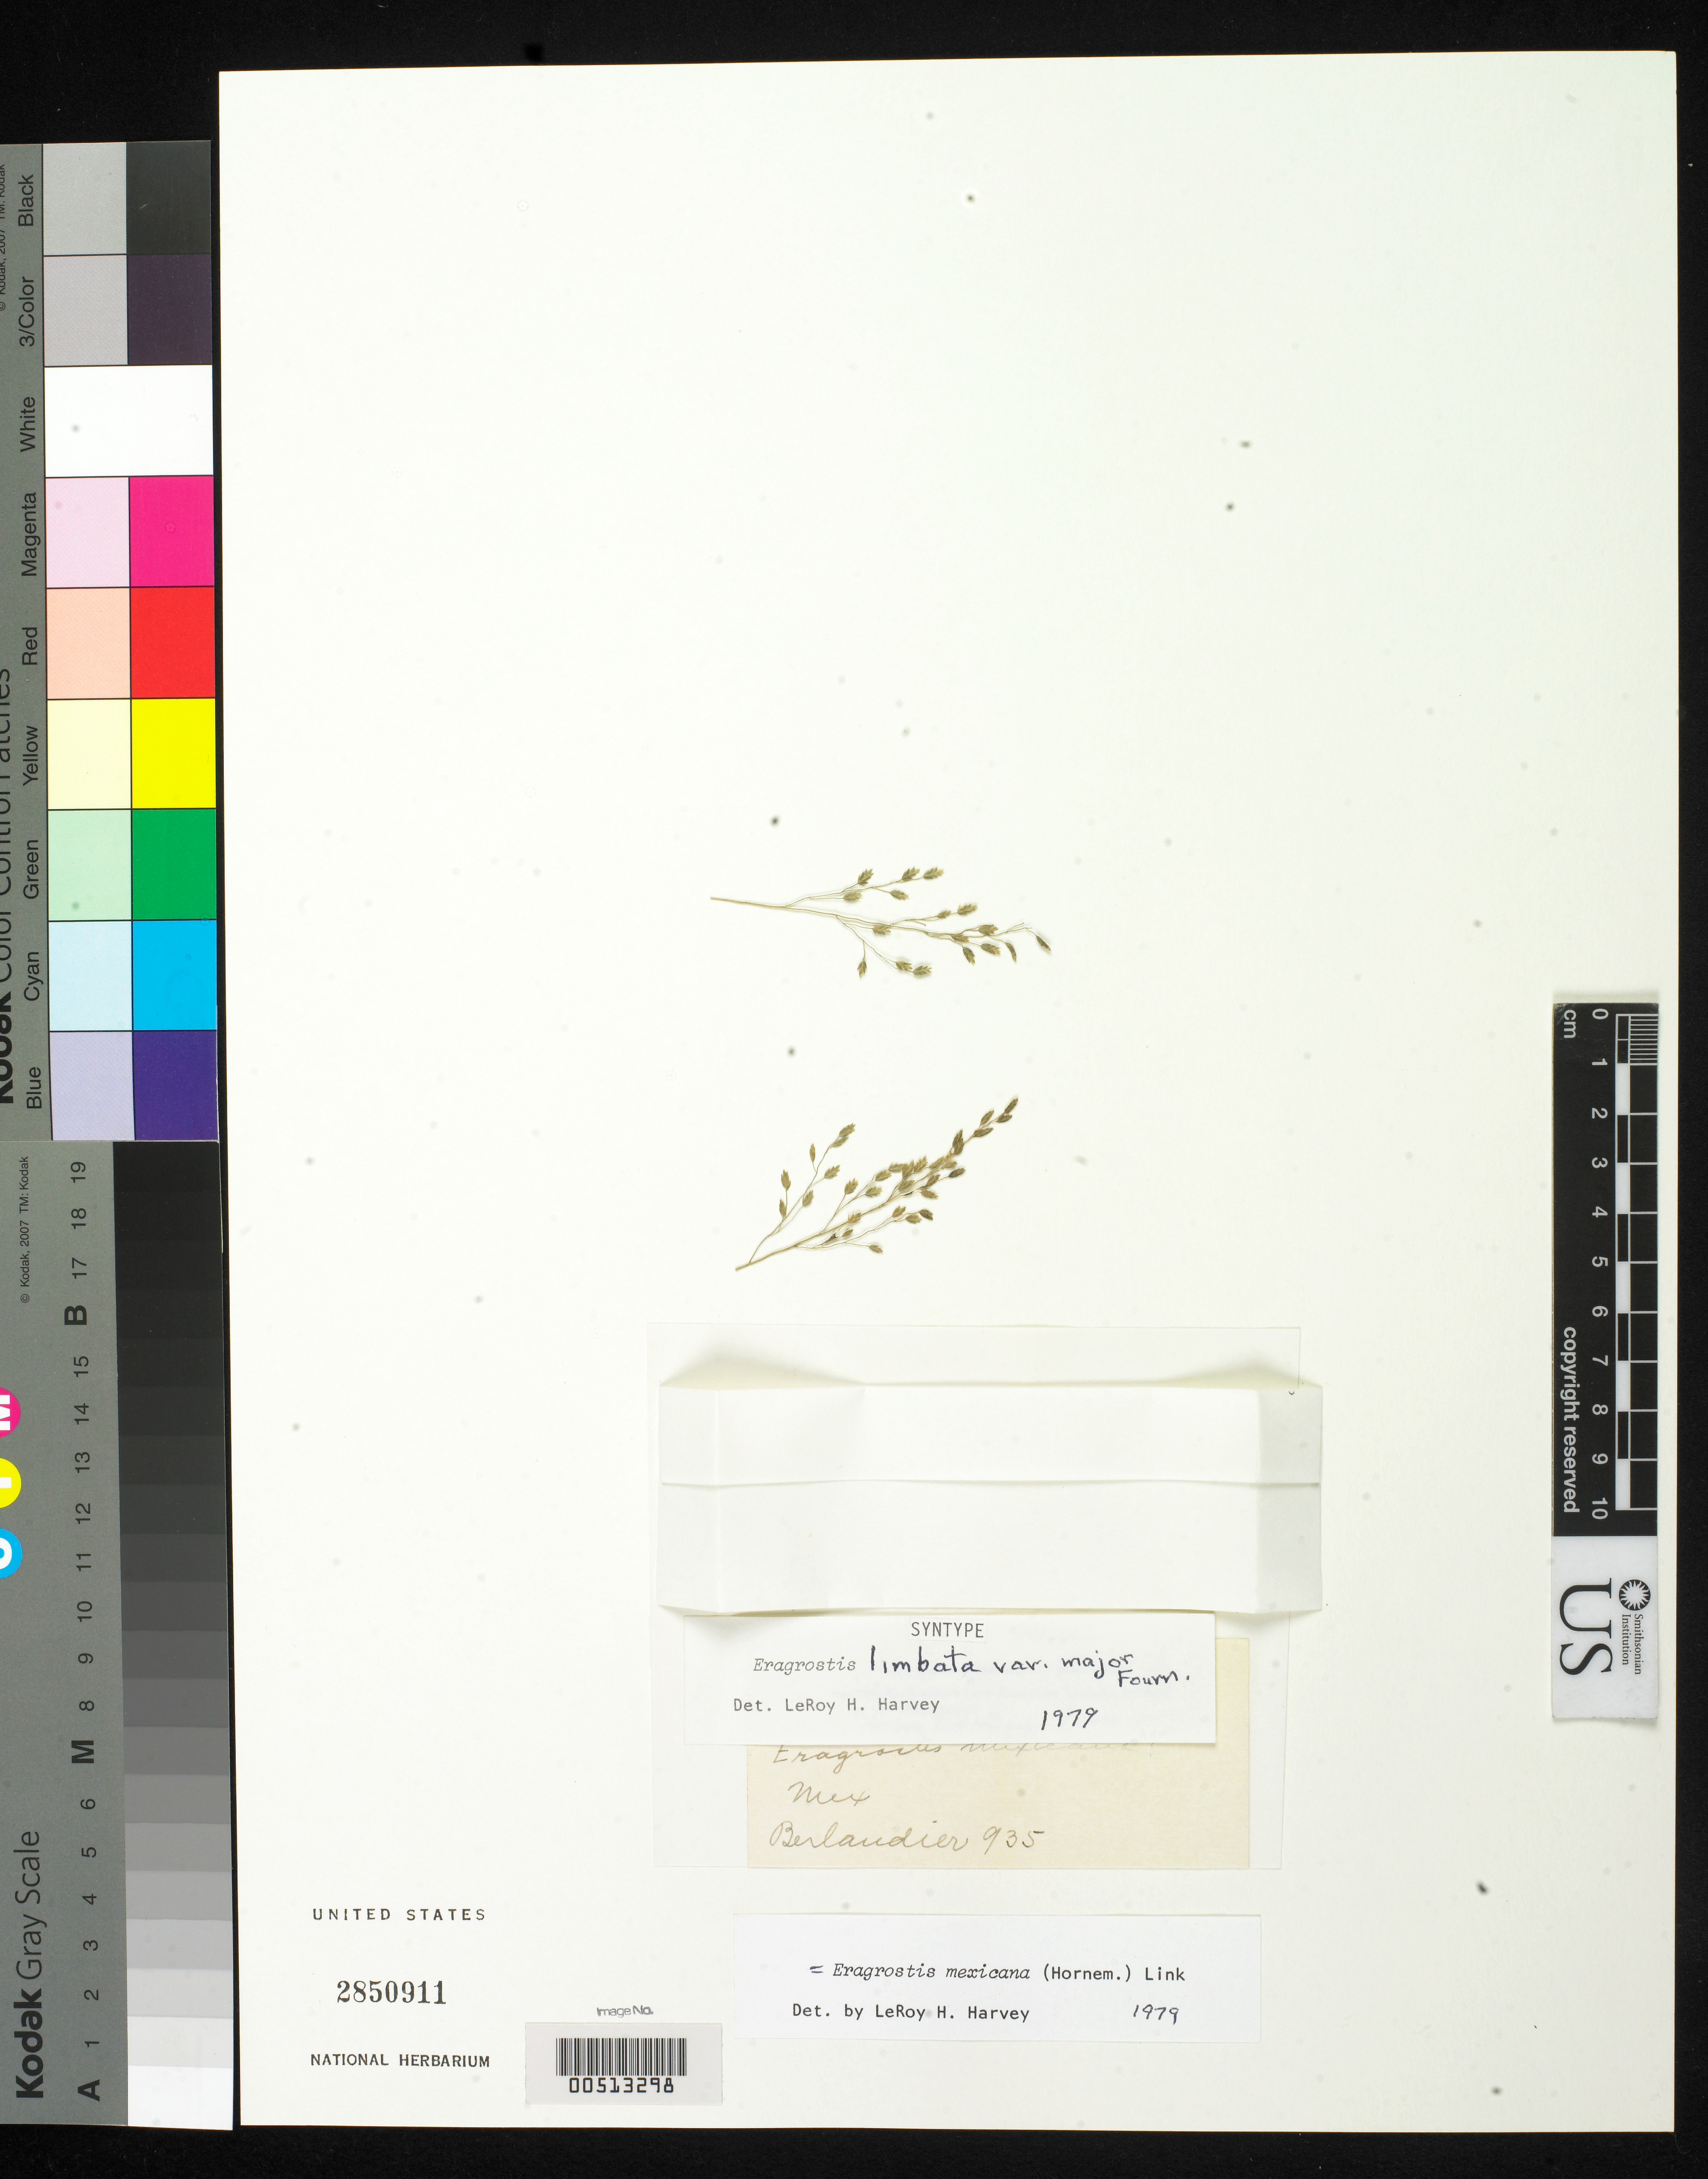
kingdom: Plantae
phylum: Tracheophyta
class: Liliopsida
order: Poales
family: Poaceae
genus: Eragrostis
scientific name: Eragrostis limbata var. major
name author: E. Fourn.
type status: Type Fragment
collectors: J. L. Berlandier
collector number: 935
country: Mexico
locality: E of Monserrat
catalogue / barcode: US 2850911